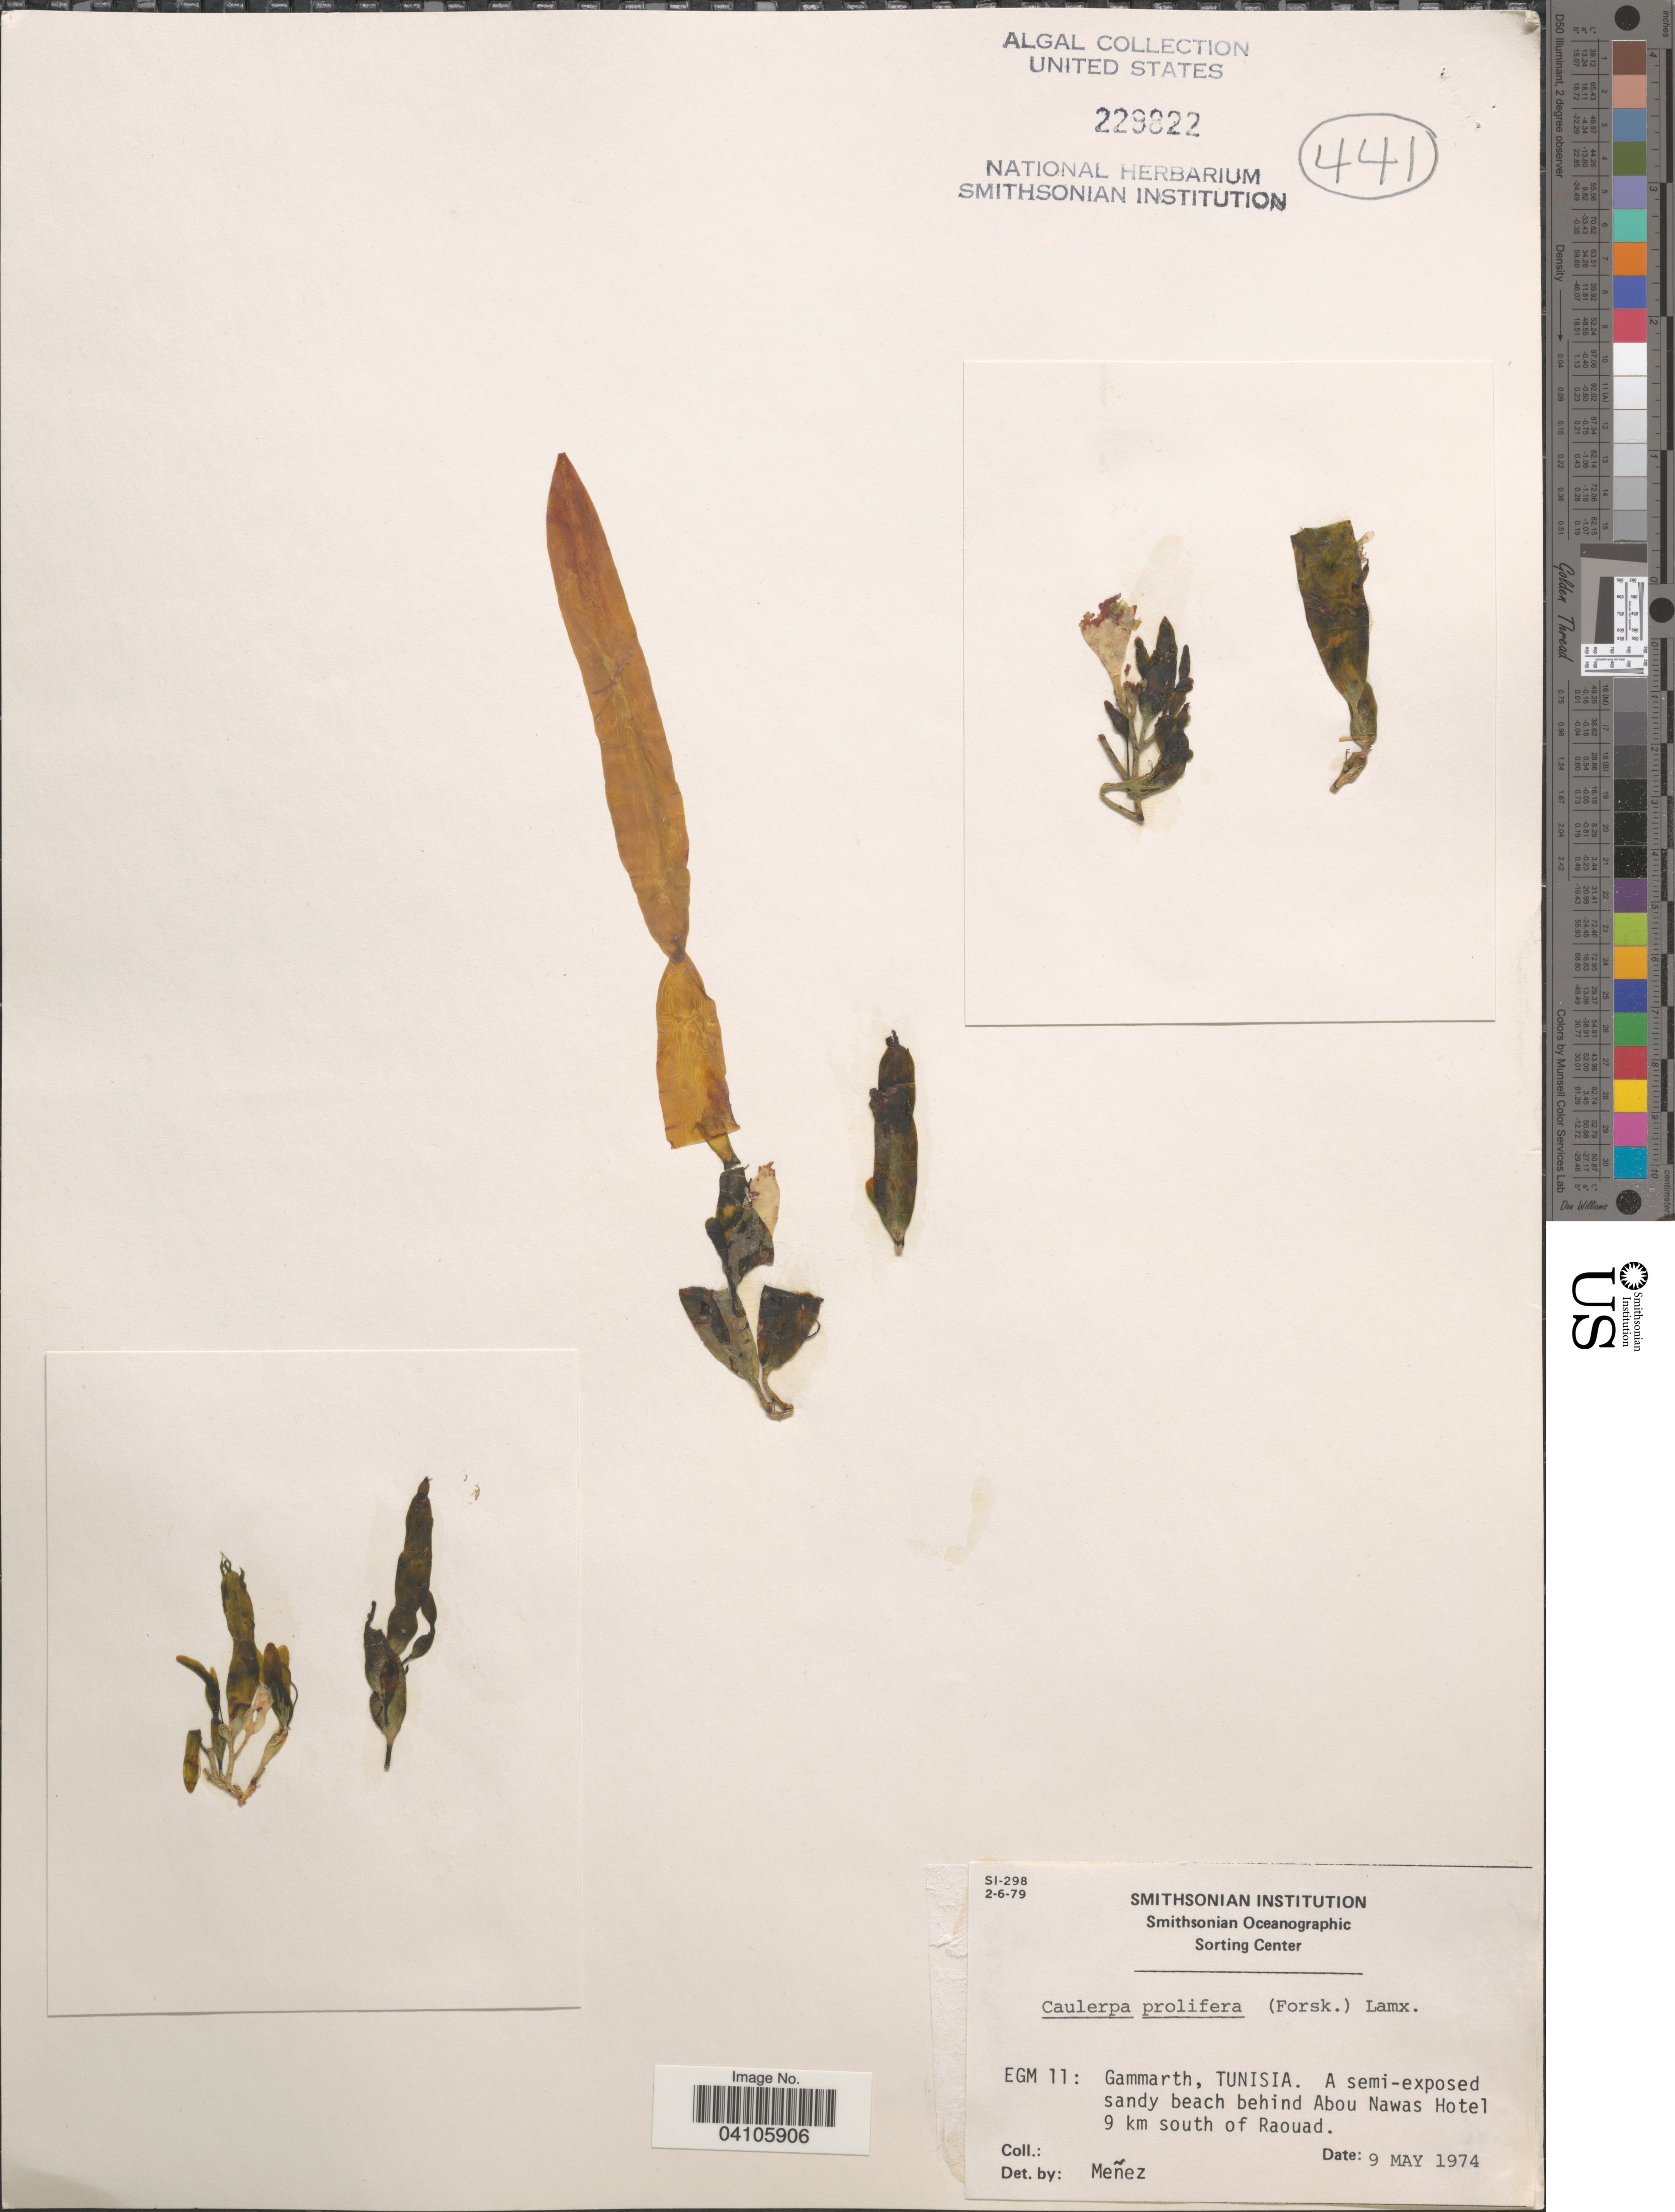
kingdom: Plantae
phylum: Chlorophyta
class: Ulvophyceae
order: Bryopsidales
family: Caulerpaceae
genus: Caulerpa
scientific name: Caulerpa prolifera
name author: (Forssk.) J.V.Lamouroux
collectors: Menez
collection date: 1974-05-09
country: Tunisia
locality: EGM 11: Gammarth. A semi-exposed sandy beach behind Abou Nawas Hotel 9 km south of Raouad.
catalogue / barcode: US 229822